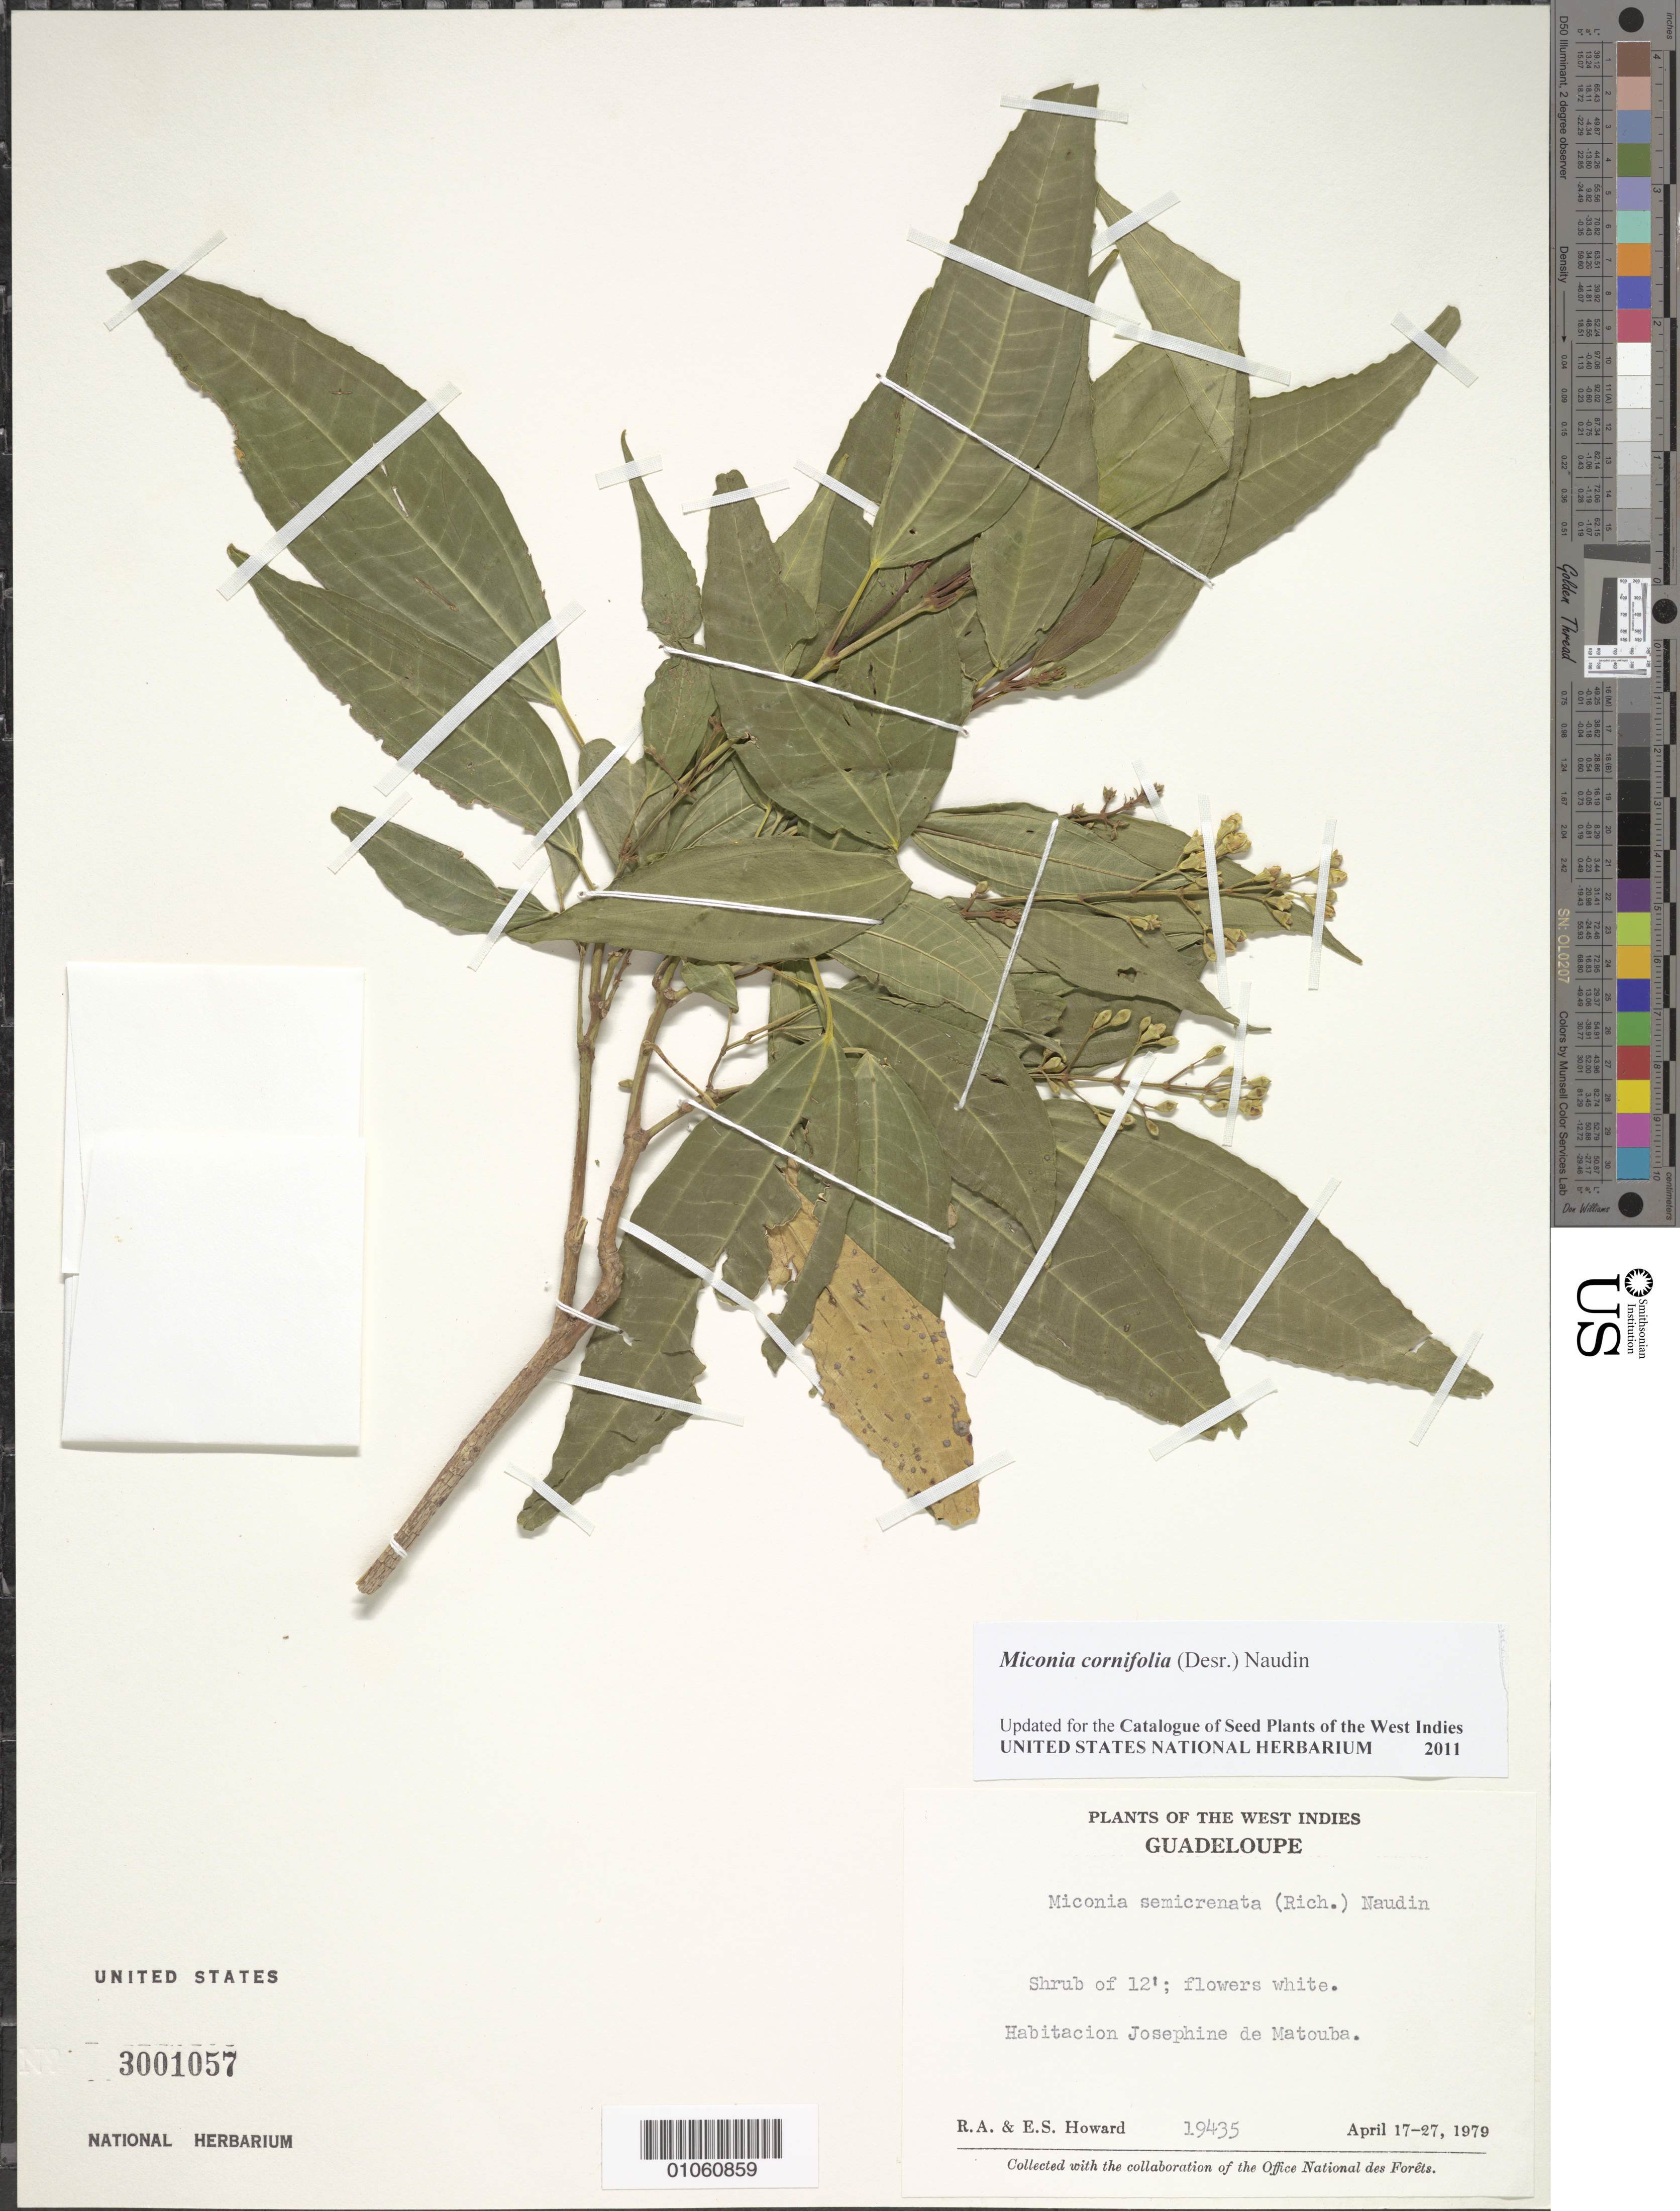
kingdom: Plantae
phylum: Tracheophyta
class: Magnoliopsida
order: Myrtales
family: Melastomataceae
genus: Miconia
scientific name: Miconia cornifolia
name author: (Desr.) Naudin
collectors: R. A. Howard & E. S. Howard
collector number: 19435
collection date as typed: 17 Apr 1979 to 27 Apr 1979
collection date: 1979-04-17/1979-04-27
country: Guadeloupe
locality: Habitacion Josephine de Matouba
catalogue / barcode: US 3001057